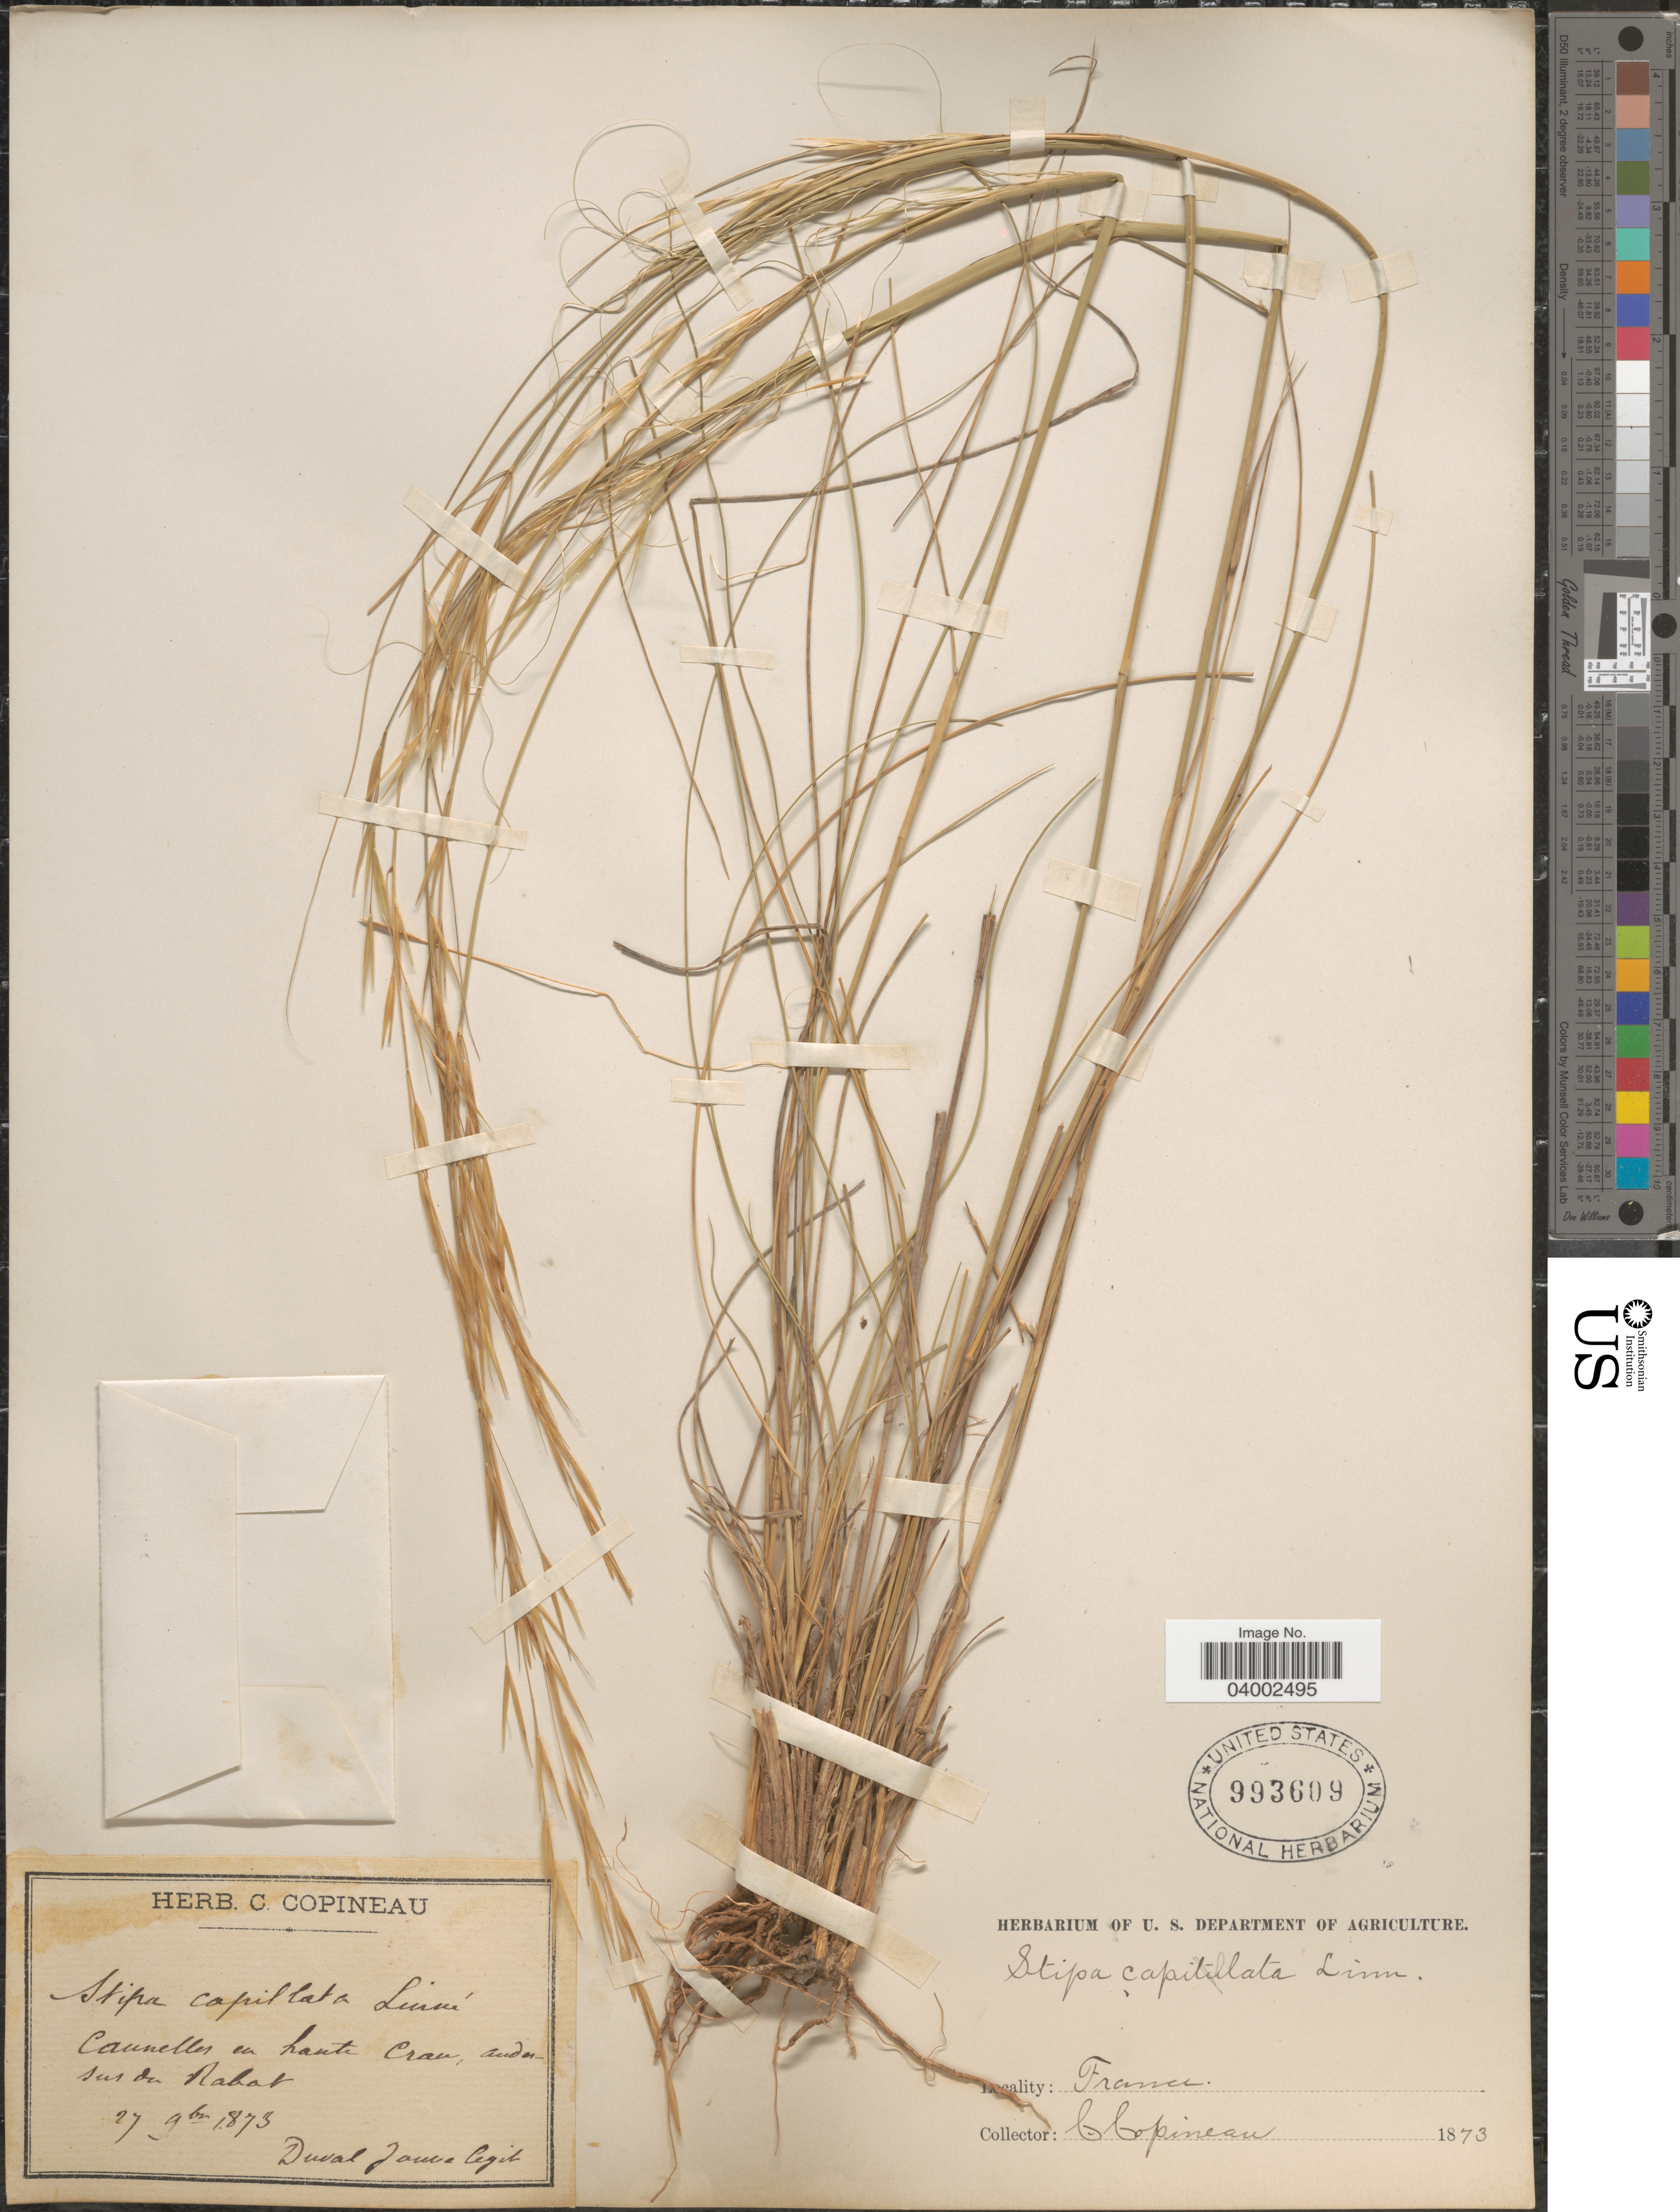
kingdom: Plantae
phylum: Tracheophyta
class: Liliopsida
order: Poales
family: Poaceae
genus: Stipa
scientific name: Stipa capillata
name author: L.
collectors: C. Copineau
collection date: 1873-11-27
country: France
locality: Caunelles en haute Cran, audessus de Rabat.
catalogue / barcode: US 993609